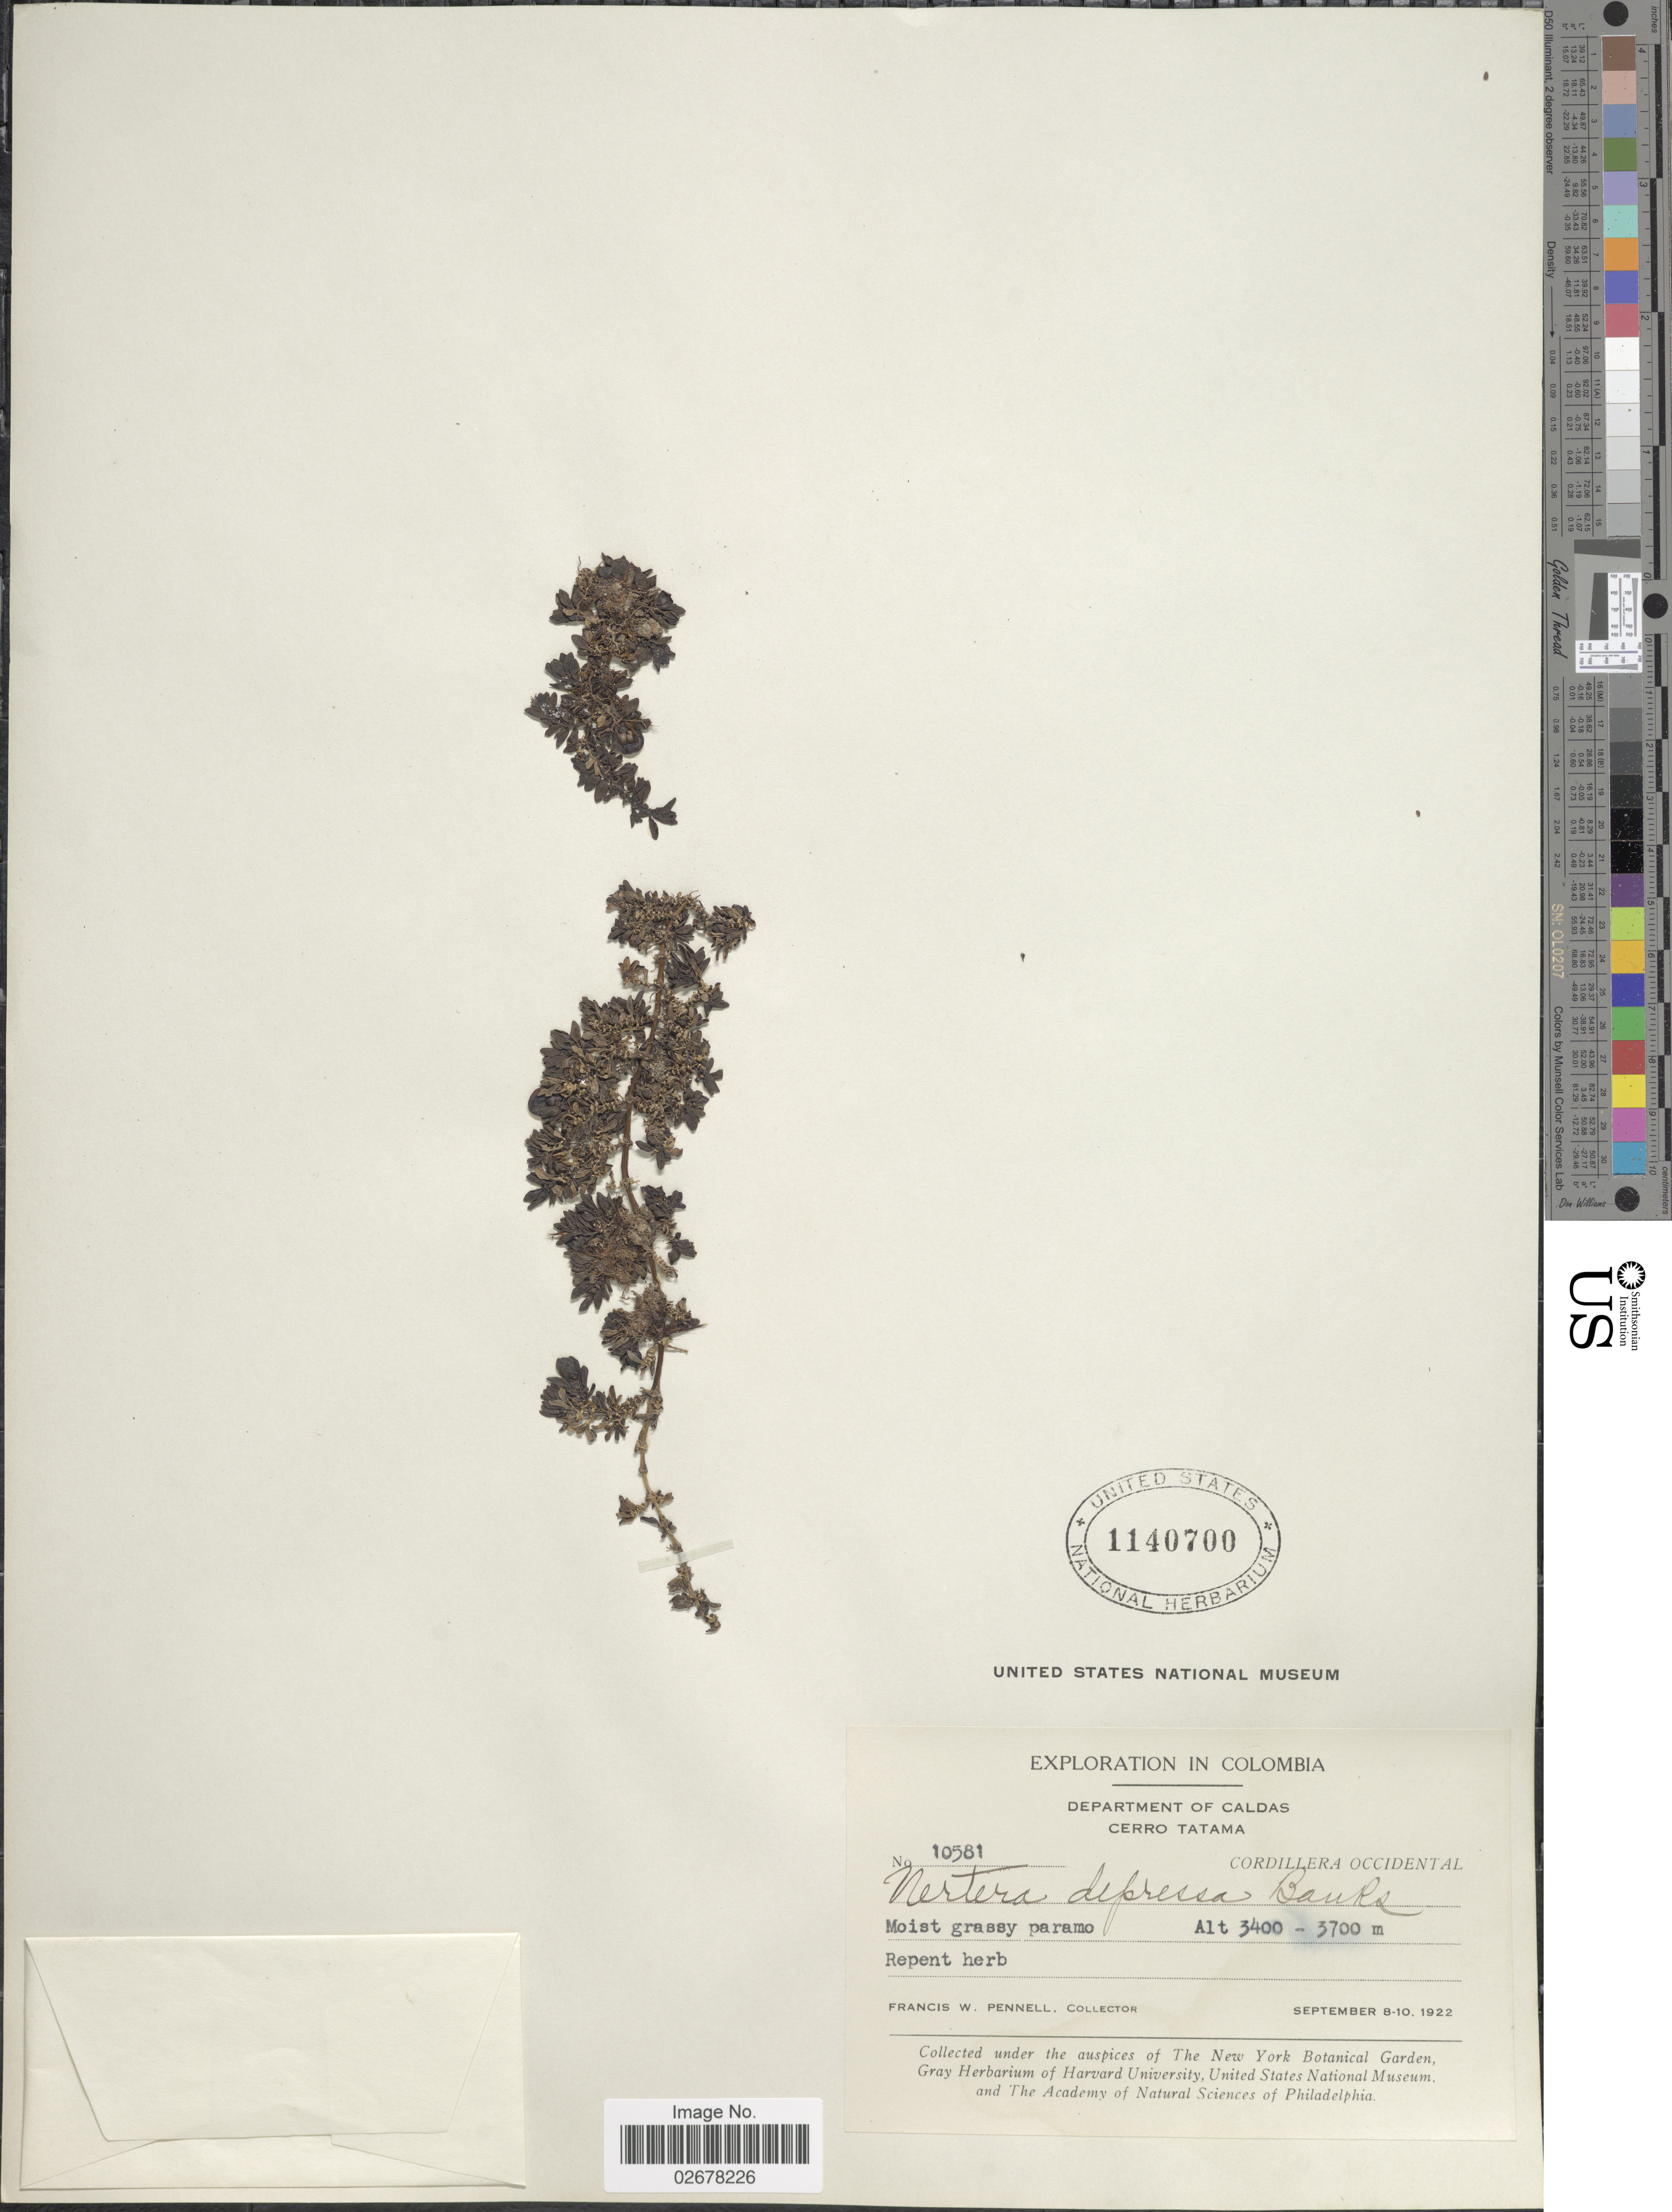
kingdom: Plantae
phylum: Tracheophyta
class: Magnoliopsida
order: Gentianales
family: Rubiaceae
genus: Nertera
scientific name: Nertera depressa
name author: Banks & Sol. ex Gaertn.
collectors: F. W. Pennell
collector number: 10581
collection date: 1922-09-08/1922-09-10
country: Colombia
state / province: Caldas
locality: Cerro Tatama, Cordillera Occidental, moist grassy paramo.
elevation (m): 3400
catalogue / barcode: US 1140700